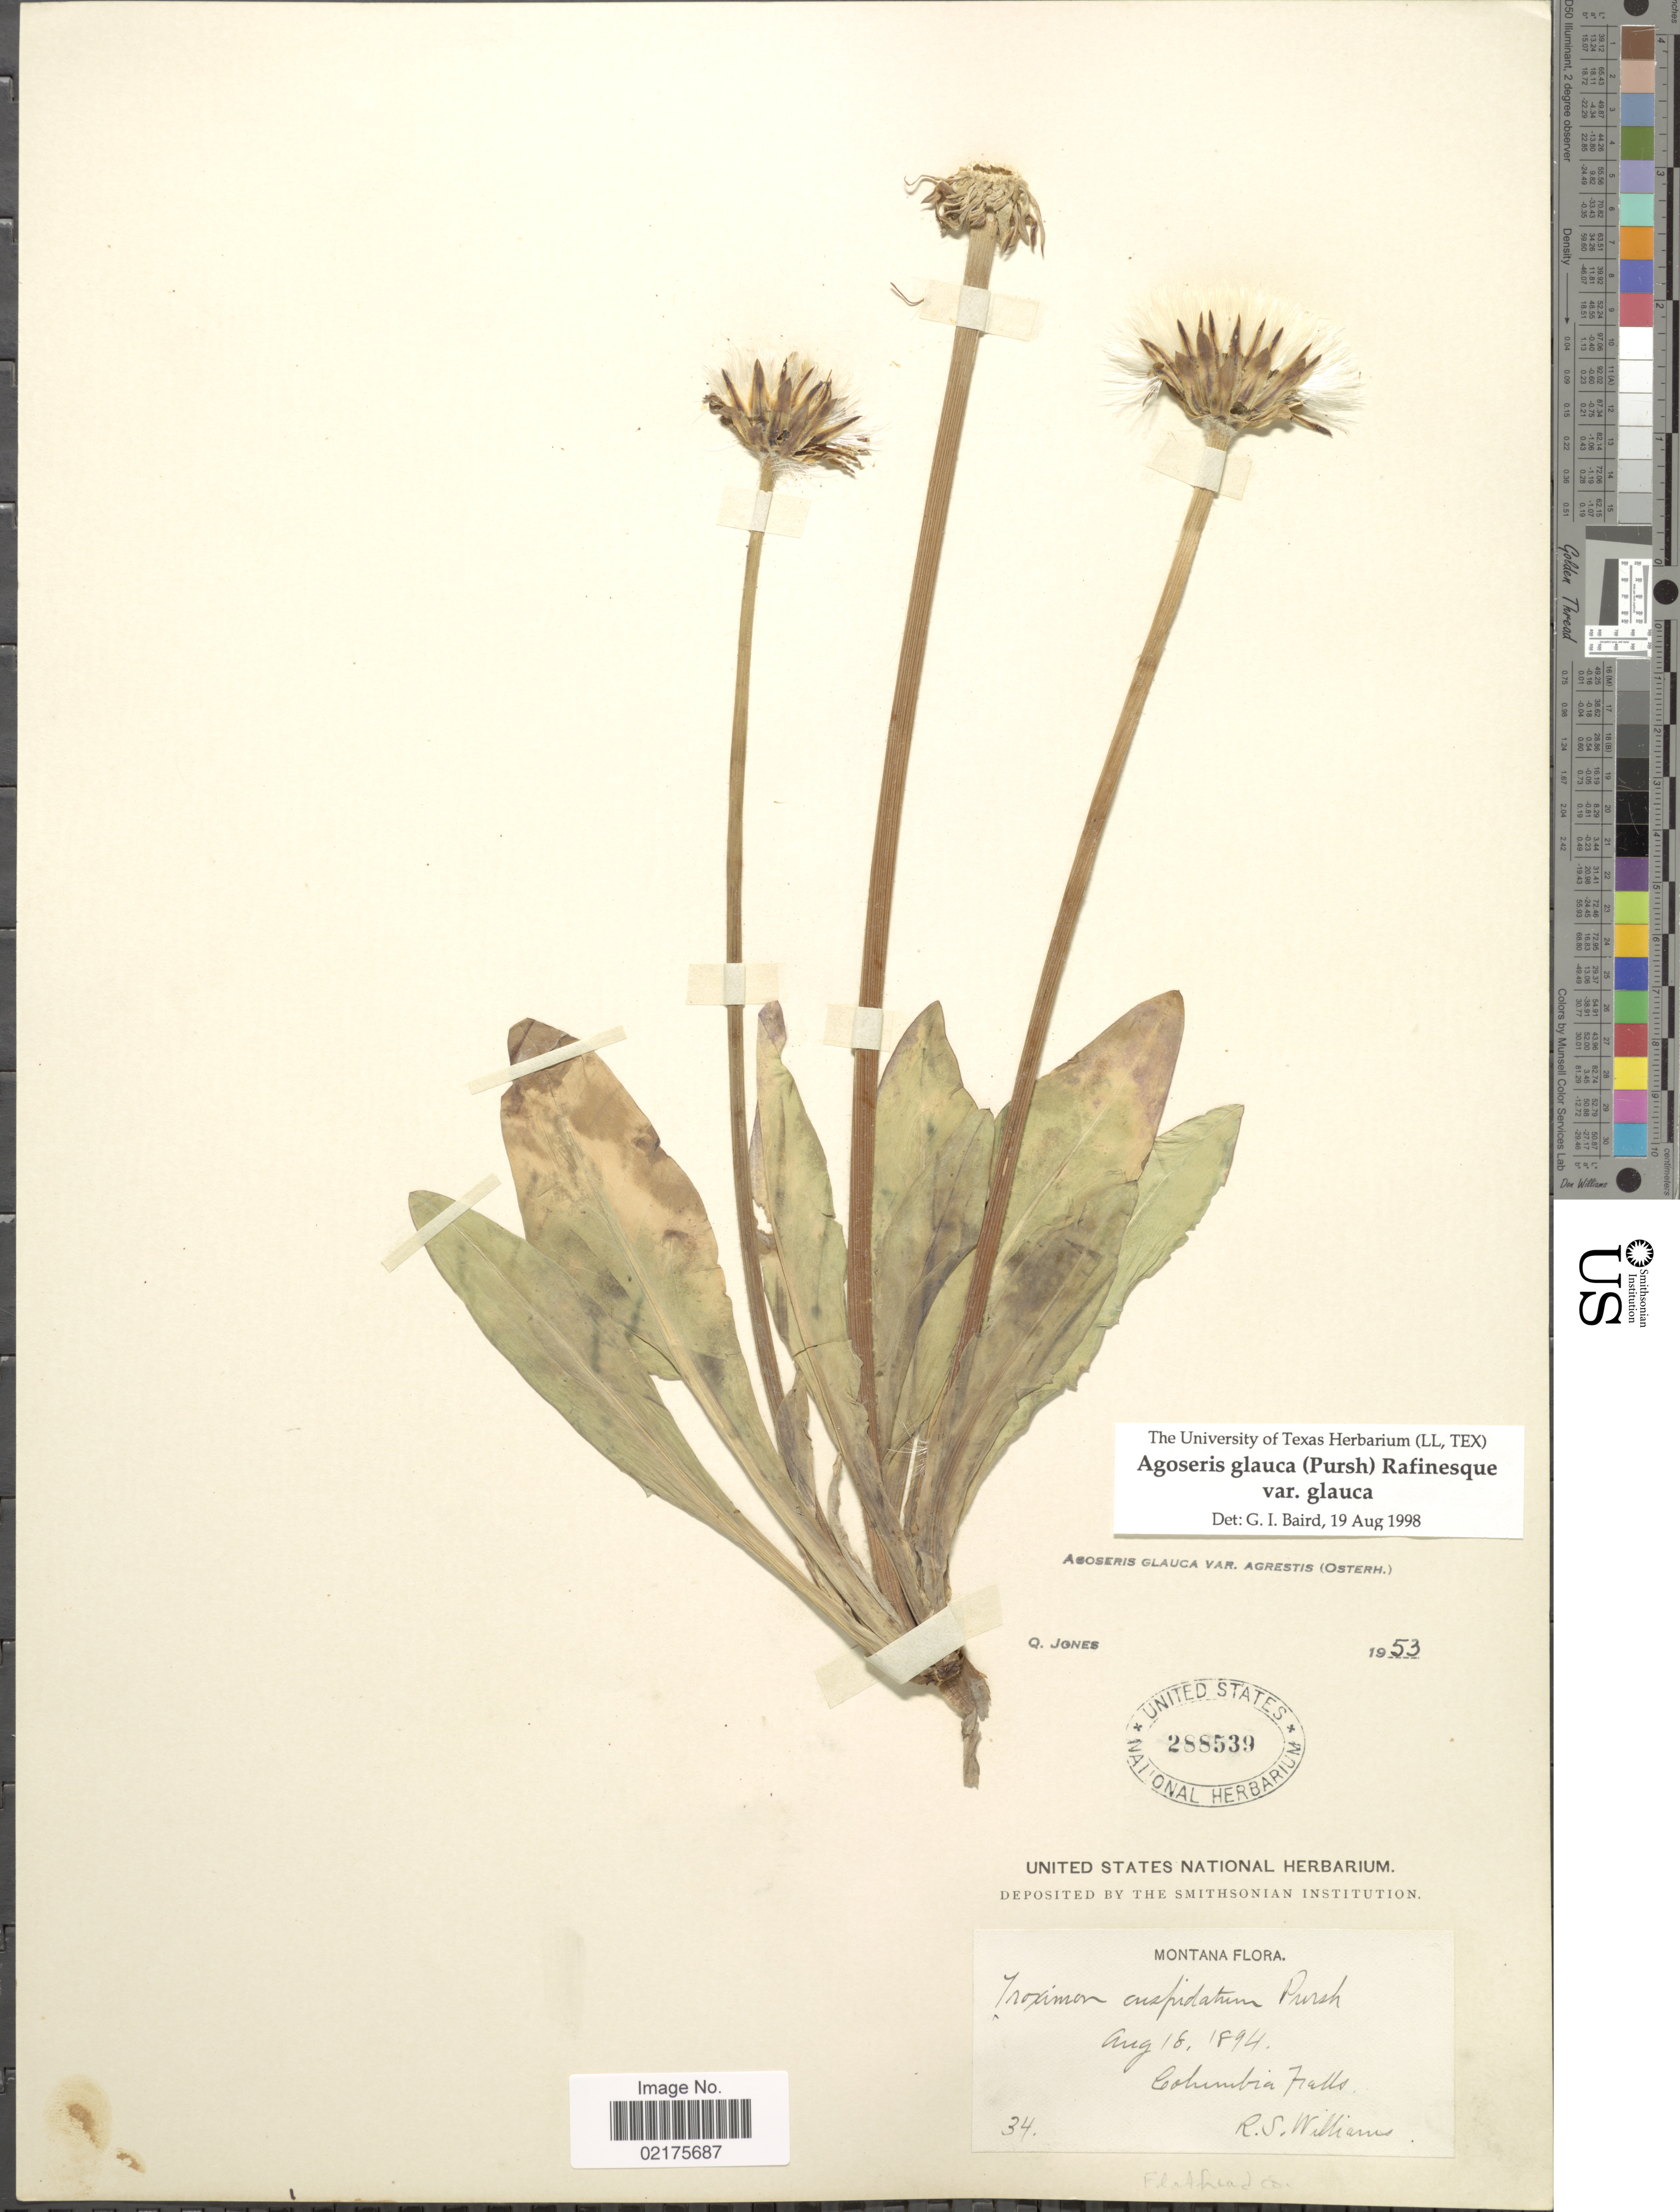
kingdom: Plantae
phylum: Tracheophyta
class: Magnoliopsida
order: Asterales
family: Asteraceae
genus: Agoseris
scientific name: Agoseris glauca var. glauca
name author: (Pursh) Raf.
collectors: R. S. Williams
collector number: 34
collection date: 1894-08-18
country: United States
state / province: Montana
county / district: Flathead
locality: Columbia Falls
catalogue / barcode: US 288539